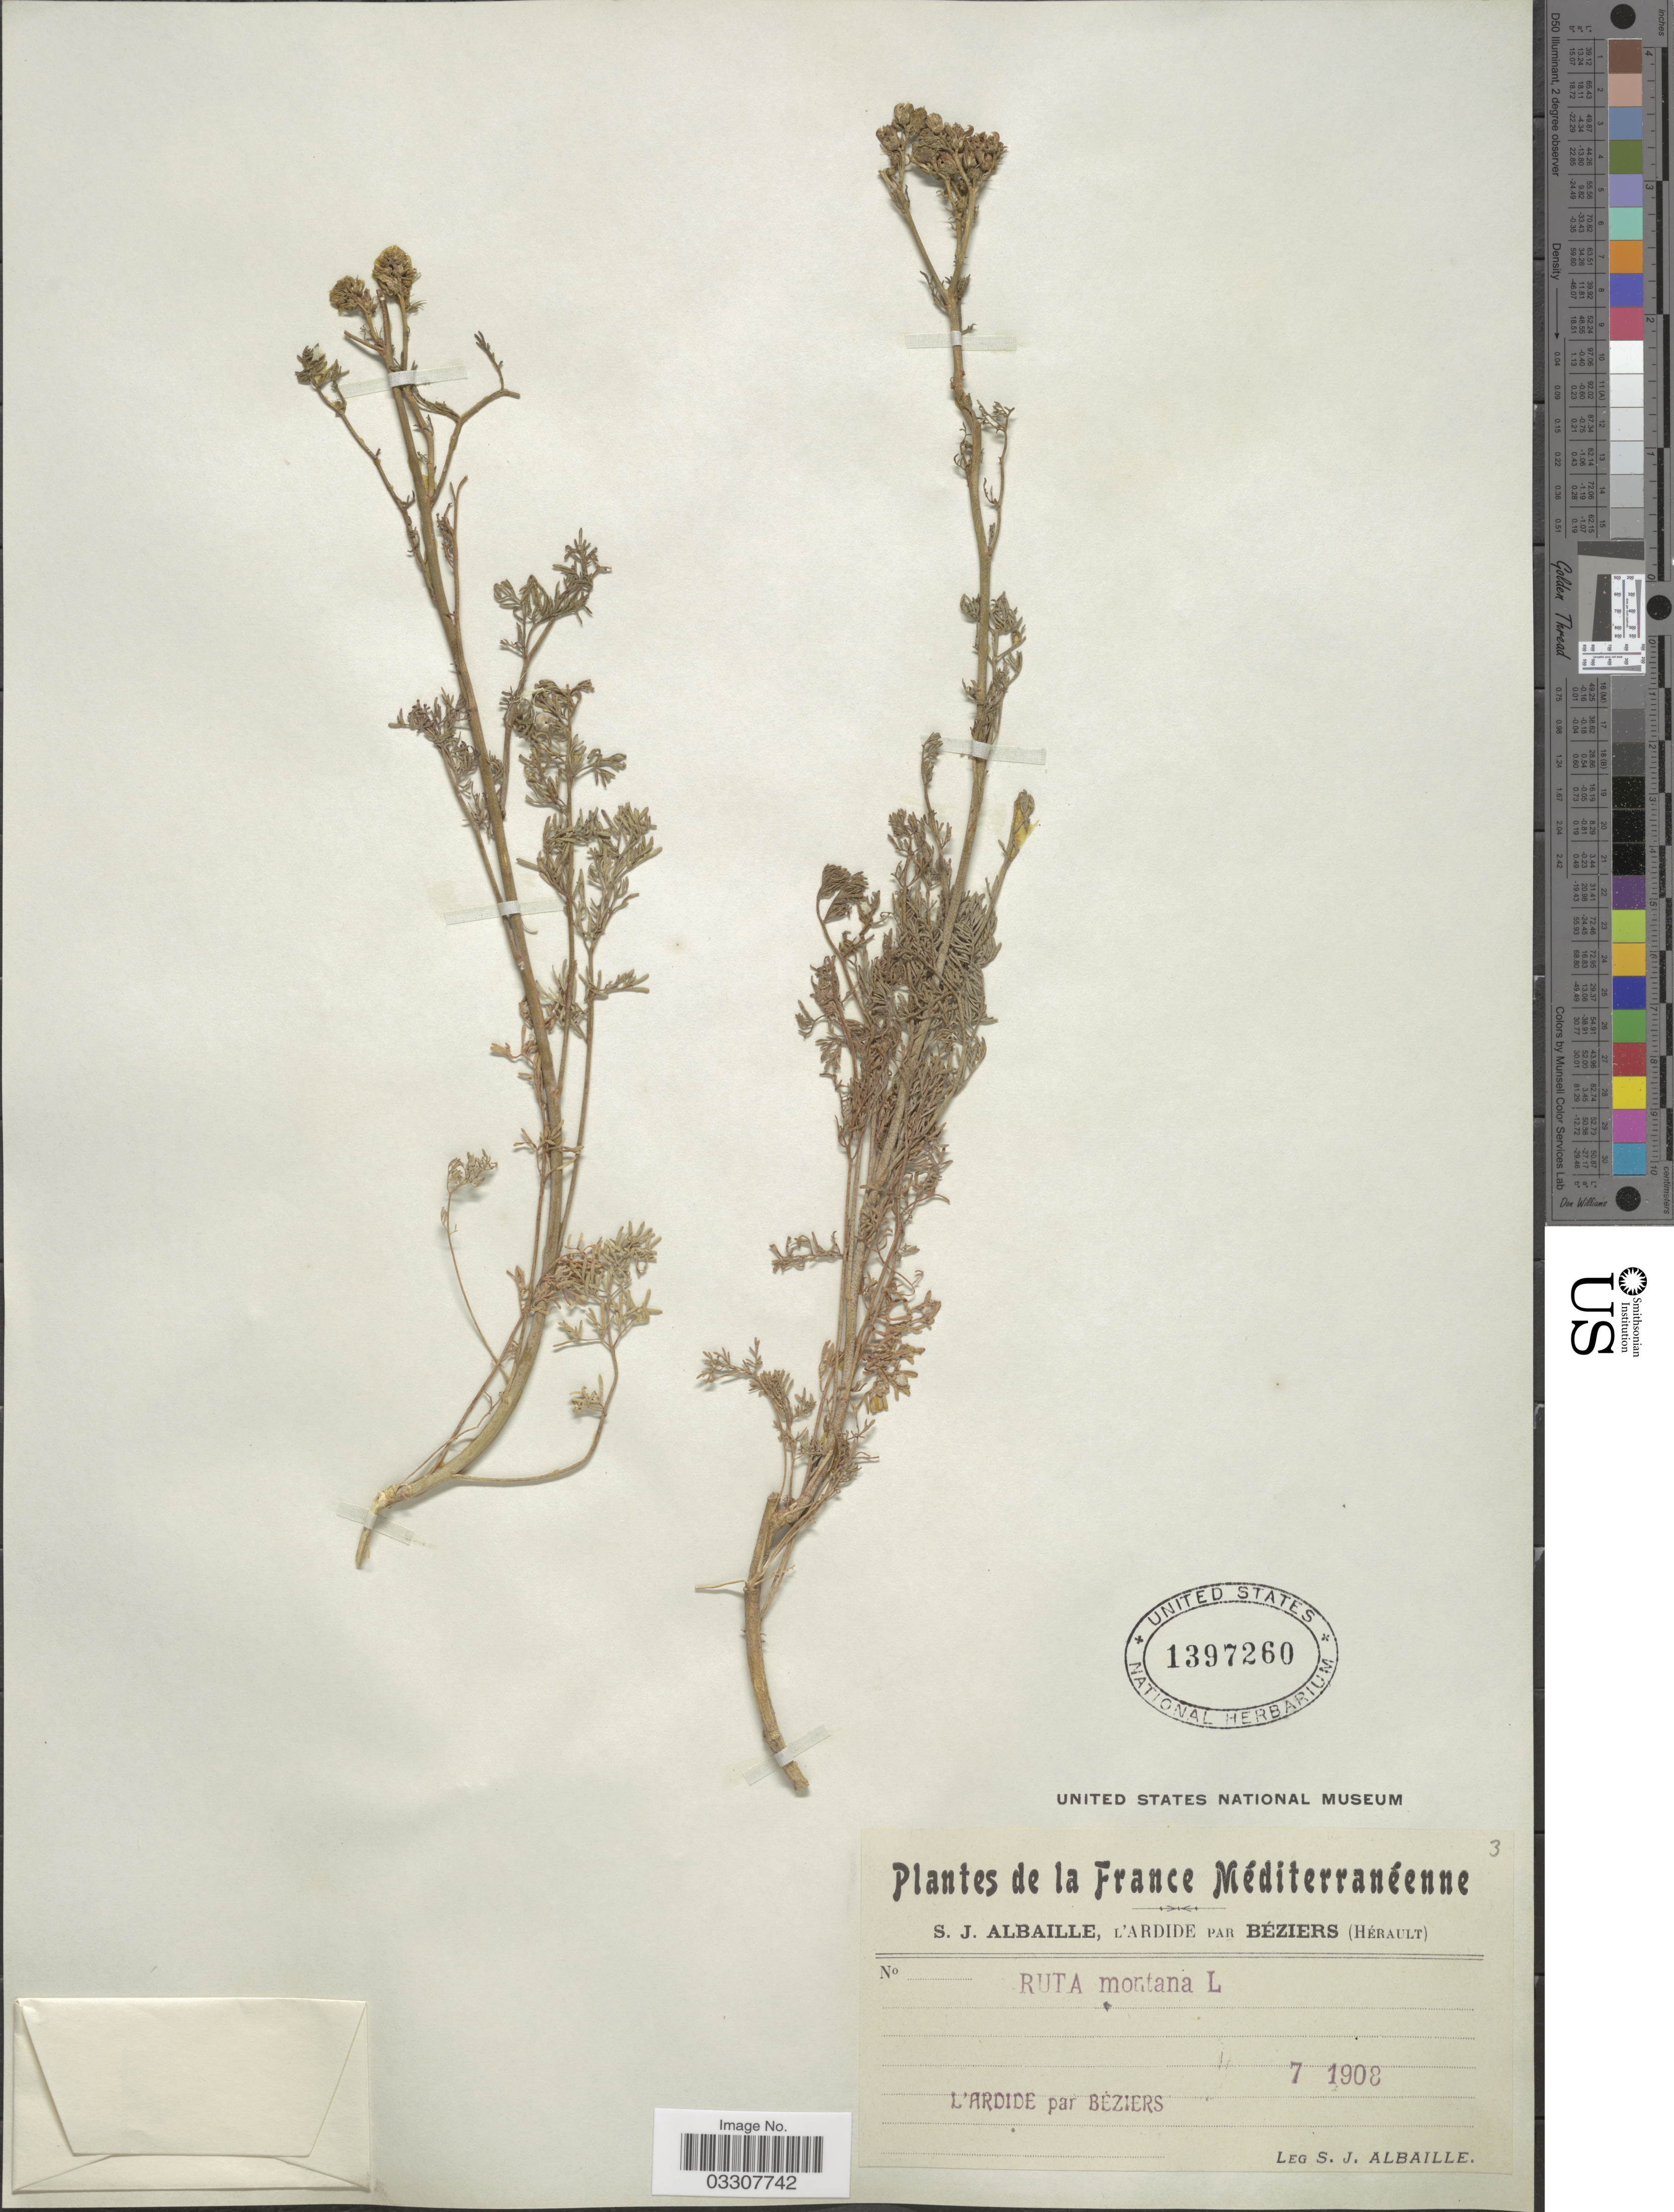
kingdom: Plantae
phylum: Tracheophyta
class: Magnoliopsida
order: Sapindales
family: Rutaceae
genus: Ruta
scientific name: Ruta montana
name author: (L.) L.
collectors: S. Albaille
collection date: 1908-07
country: France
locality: France Méditerranéenne. L'Ardide par Bèziers.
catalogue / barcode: US 1397260